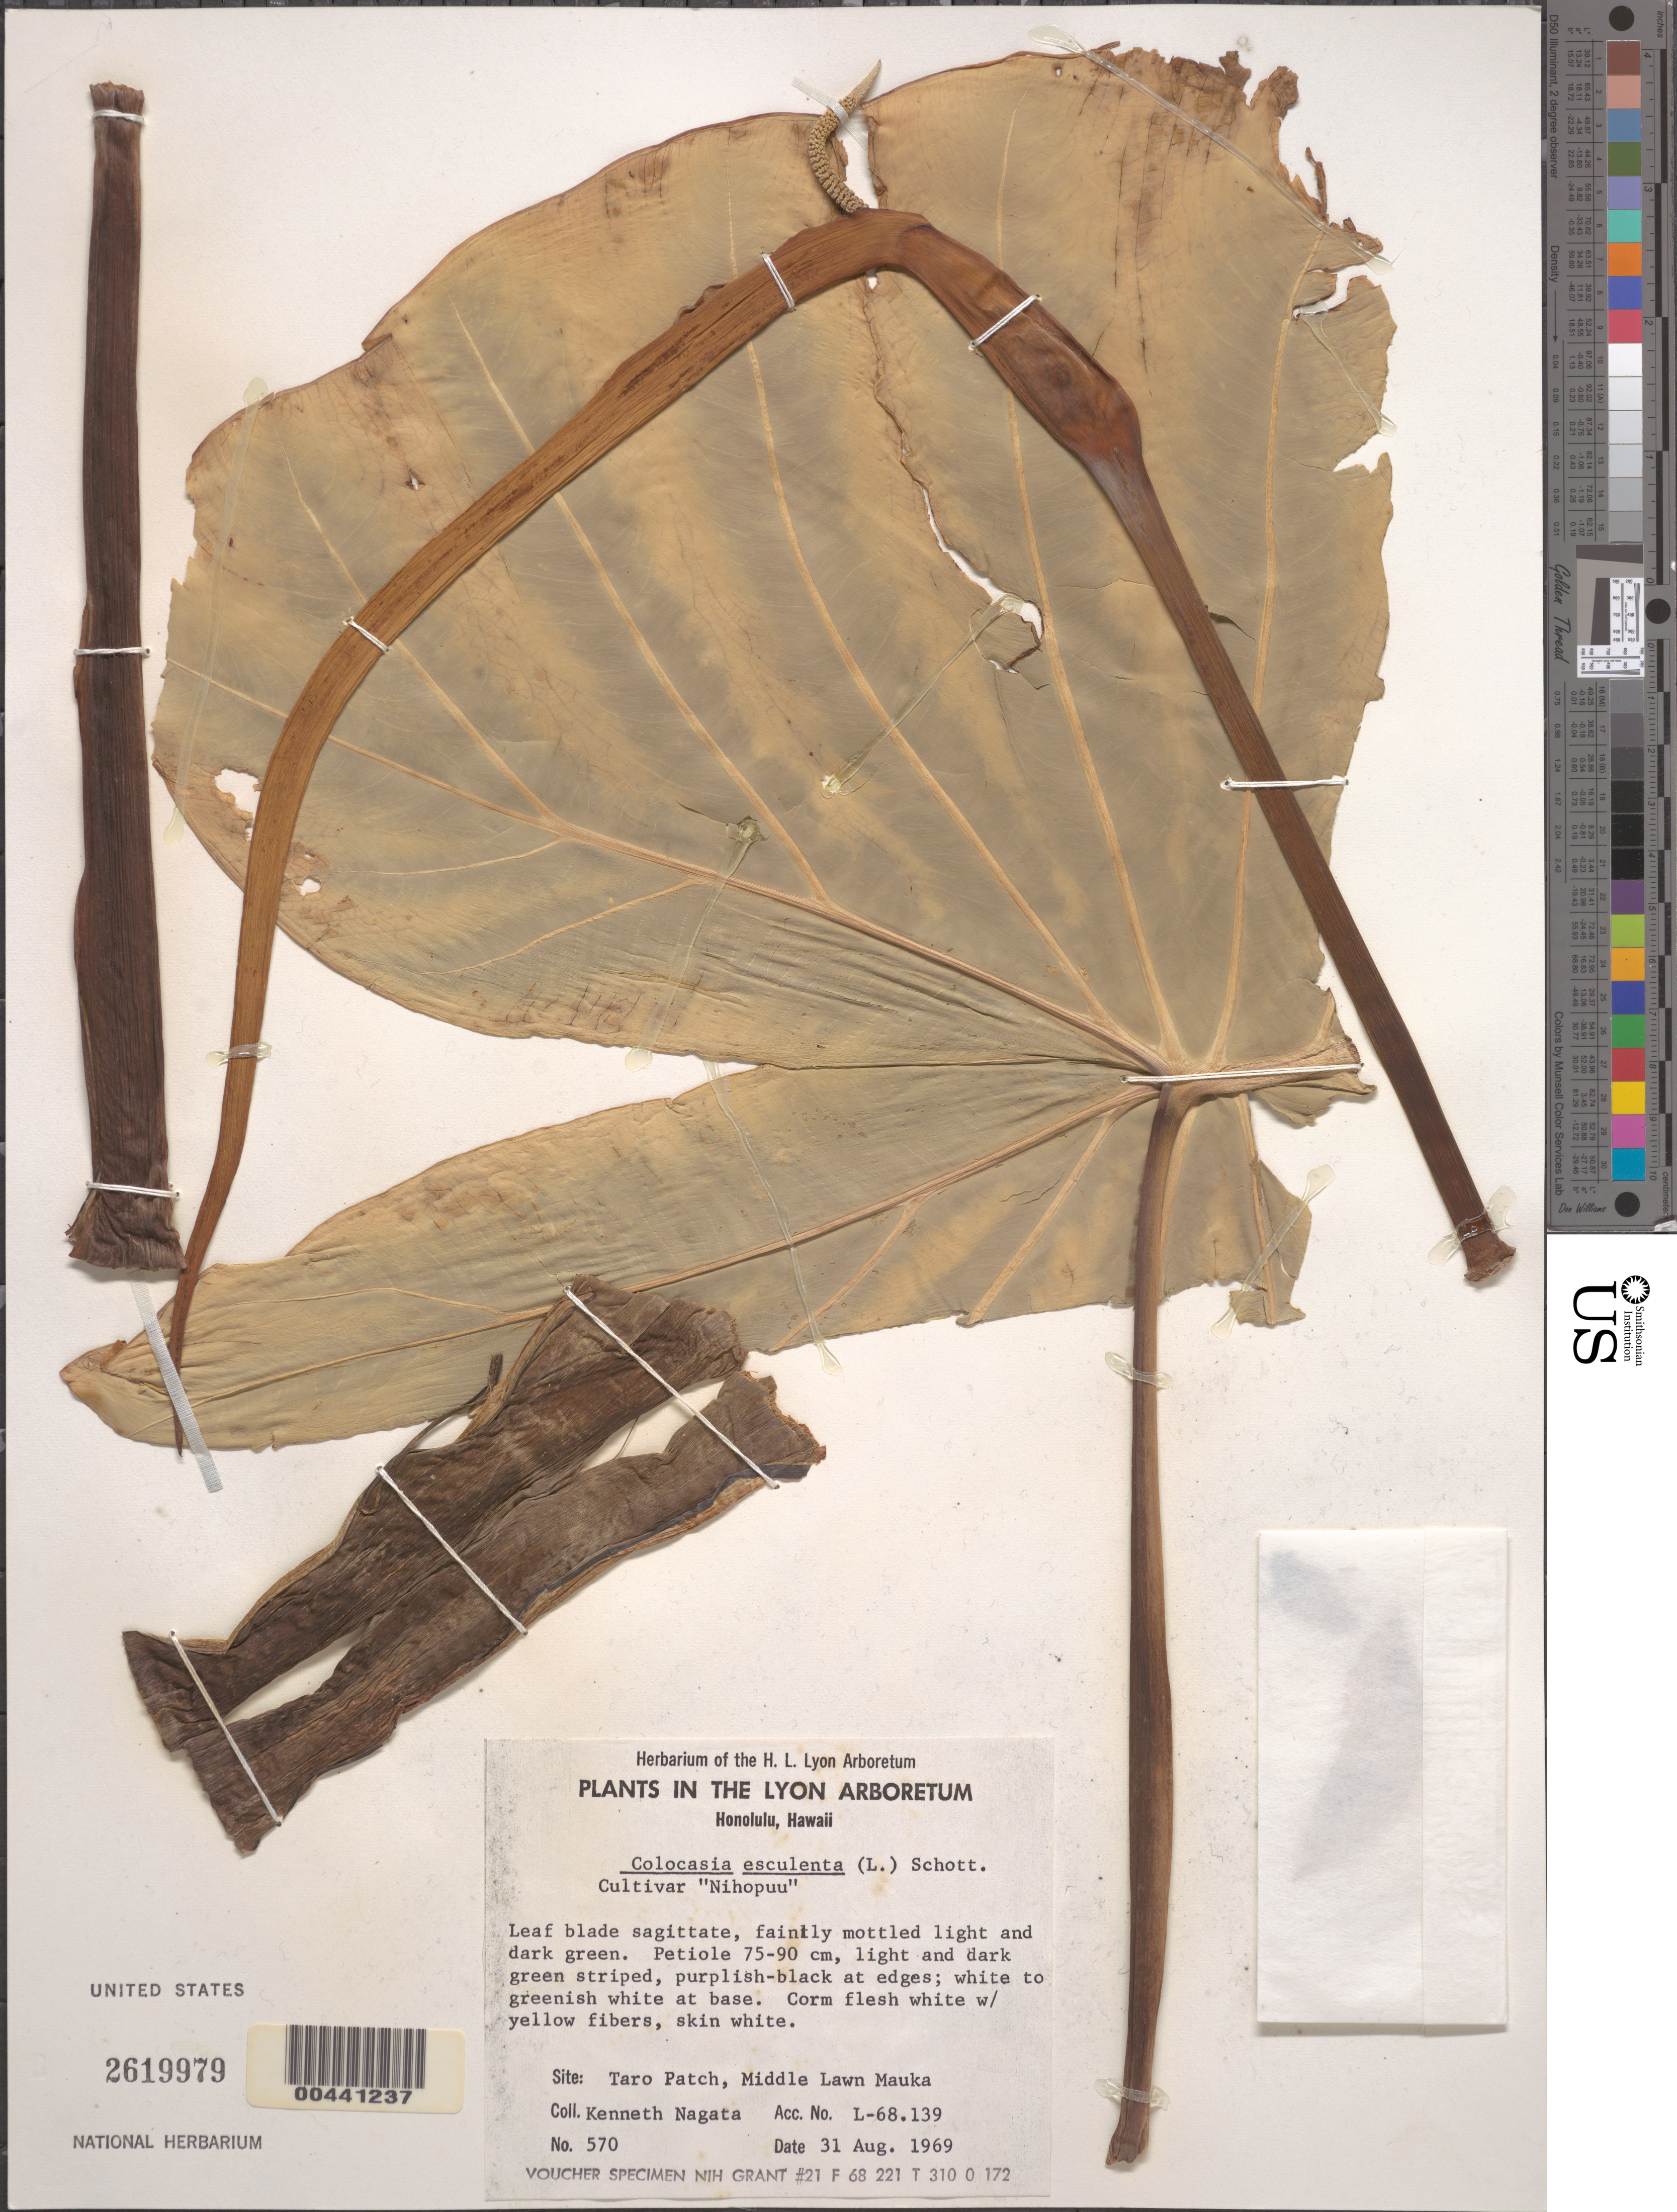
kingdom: Plantae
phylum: Tracheophyta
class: Liliopsida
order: Alismatales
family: Araceae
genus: Colocasia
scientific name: Colocasia esculenta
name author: (L.) Schott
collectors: K. Nagata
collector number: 570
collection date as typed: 31 Aug 1969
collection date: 1969-08-31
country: United States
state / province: Hawaii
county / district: Honolulu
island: Oahu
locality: Honolulu, Taro Patch, Middle Lawn Mauka, H.L. Lyon Arboretum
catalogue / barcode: US 2619979